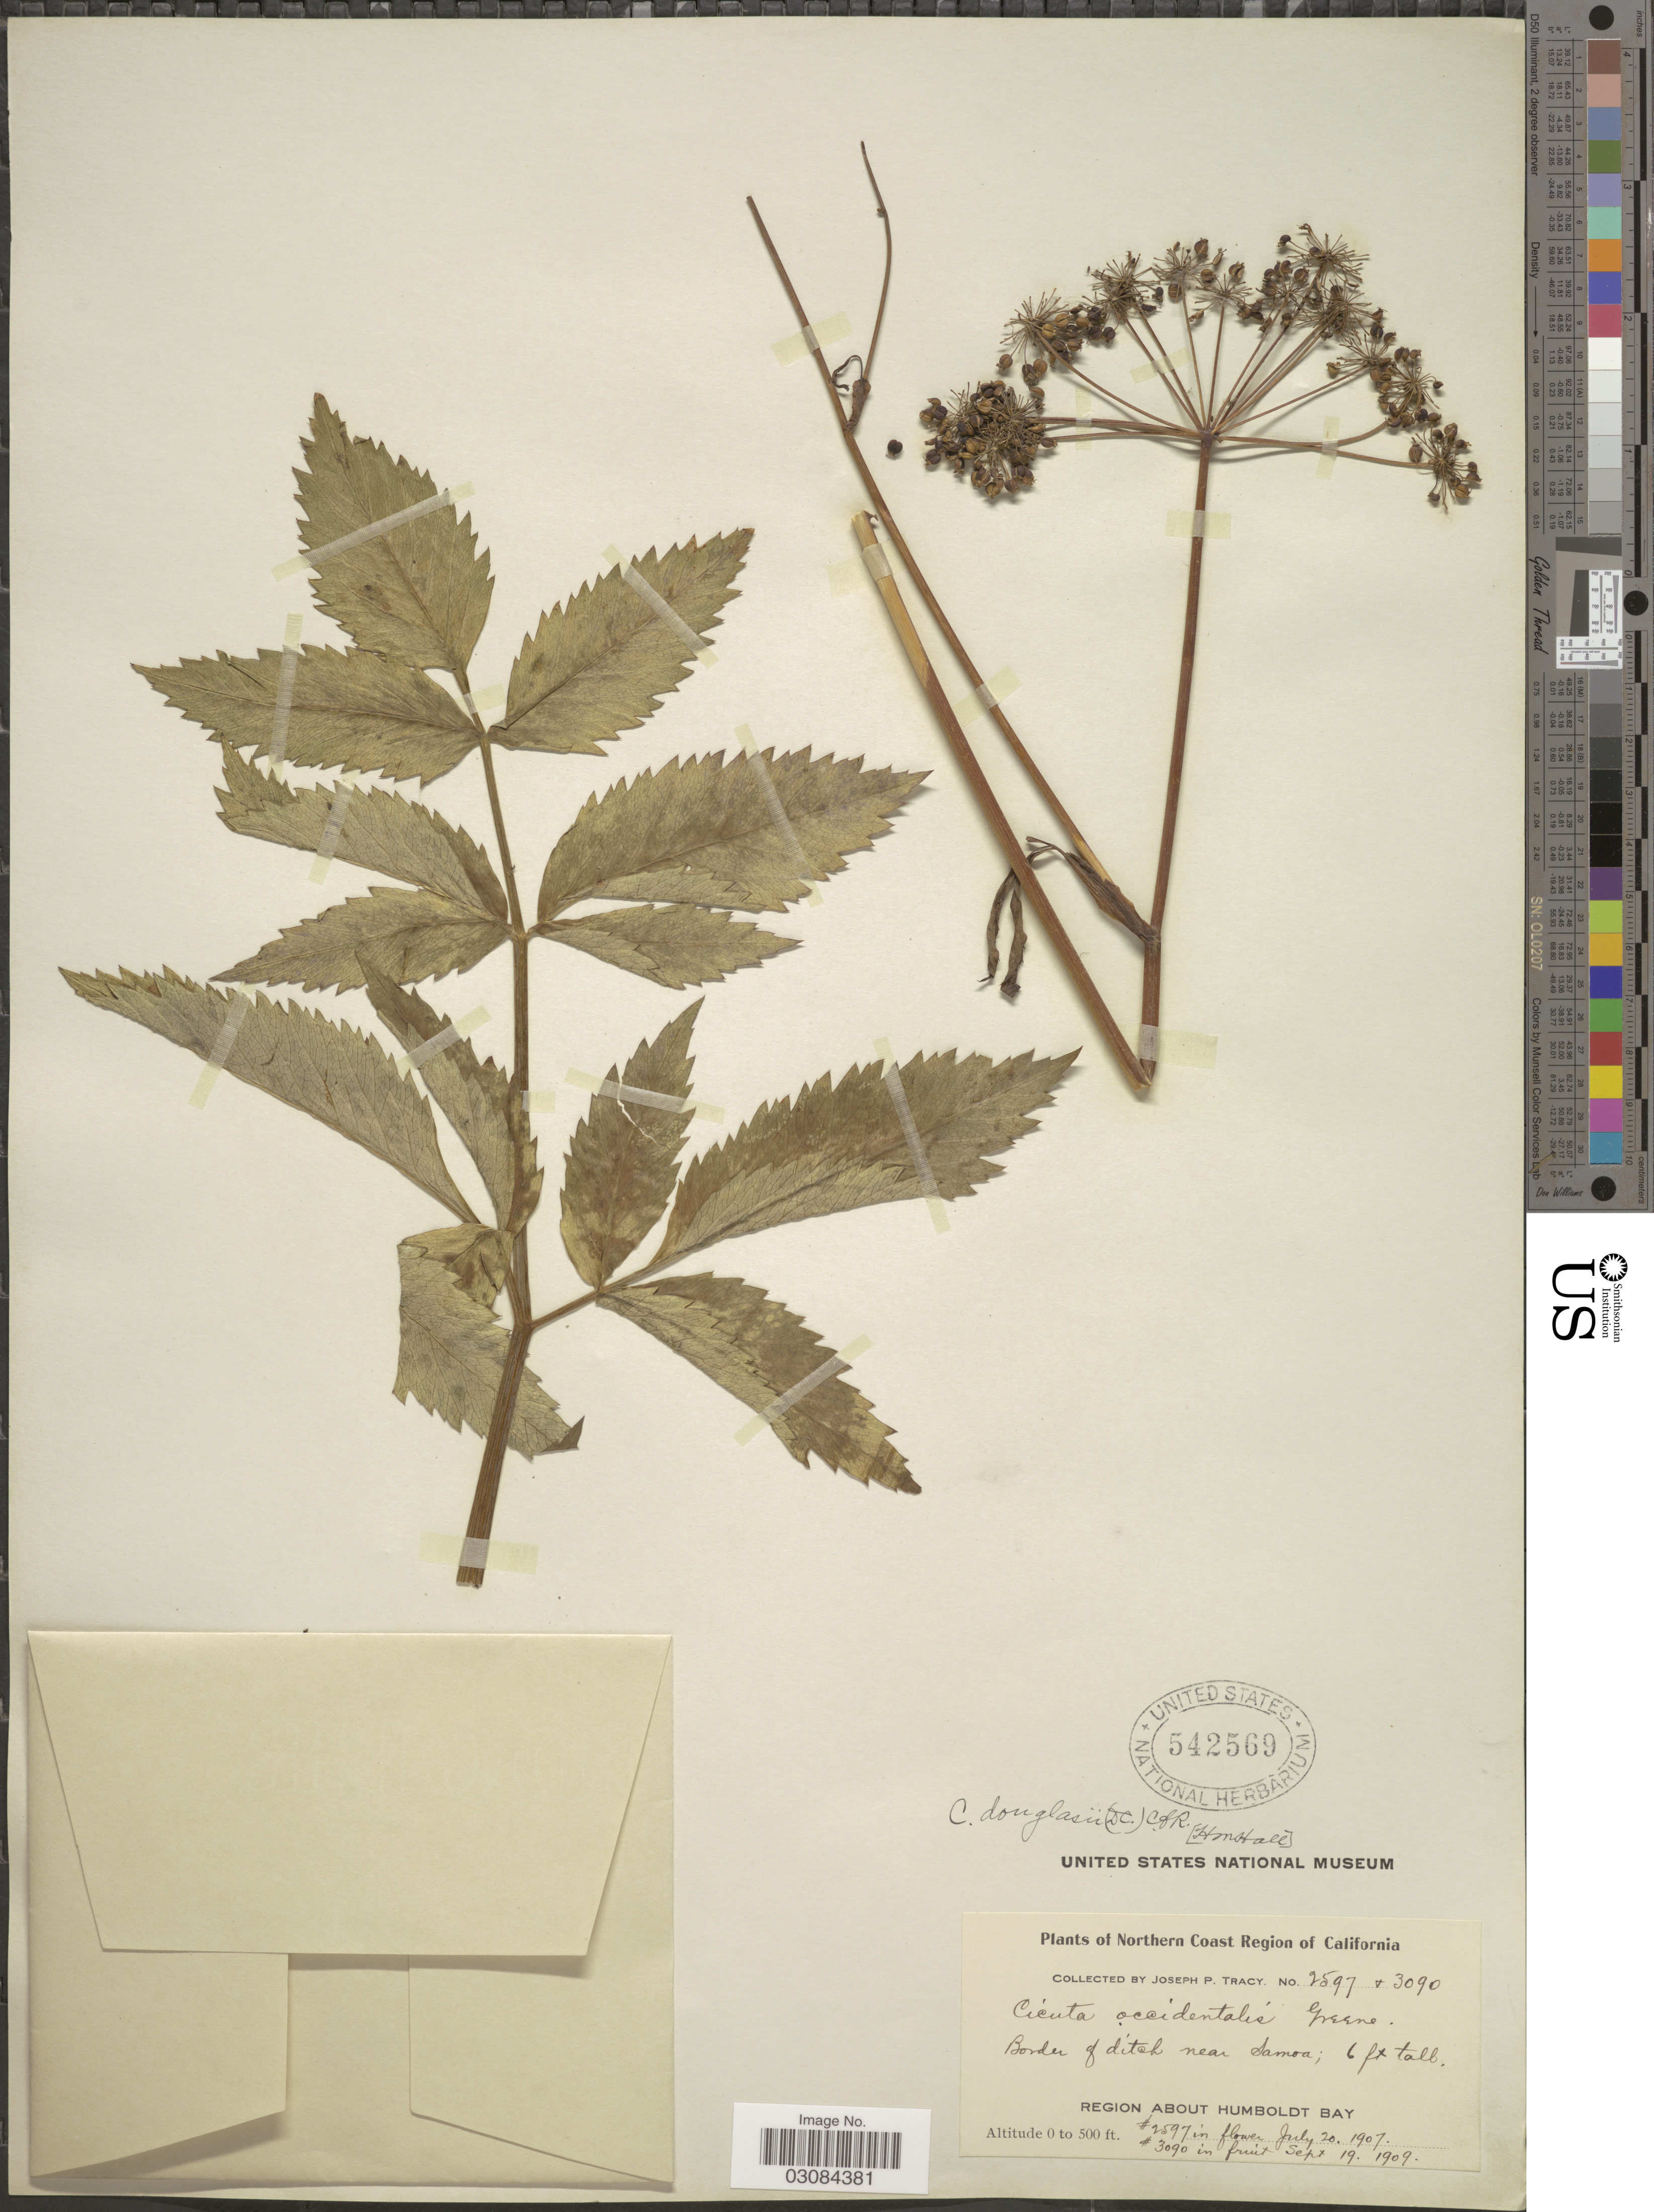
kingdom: Plantae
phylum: Tracheophyta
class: Magnoliopsida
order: Apiales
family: Apiaceae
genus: Cicuta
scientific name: Cicuta douglasii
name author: (DC.) J.M. Coult. & Rose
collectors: J. Tracy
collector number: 2597/3090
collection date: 1907-07-20/1909-09-19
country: United States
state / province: California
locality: Northern Coast Region of California. Border of ditch near Samoa. Region about Humboldt Bay.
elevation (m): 0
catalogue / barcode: US 542569